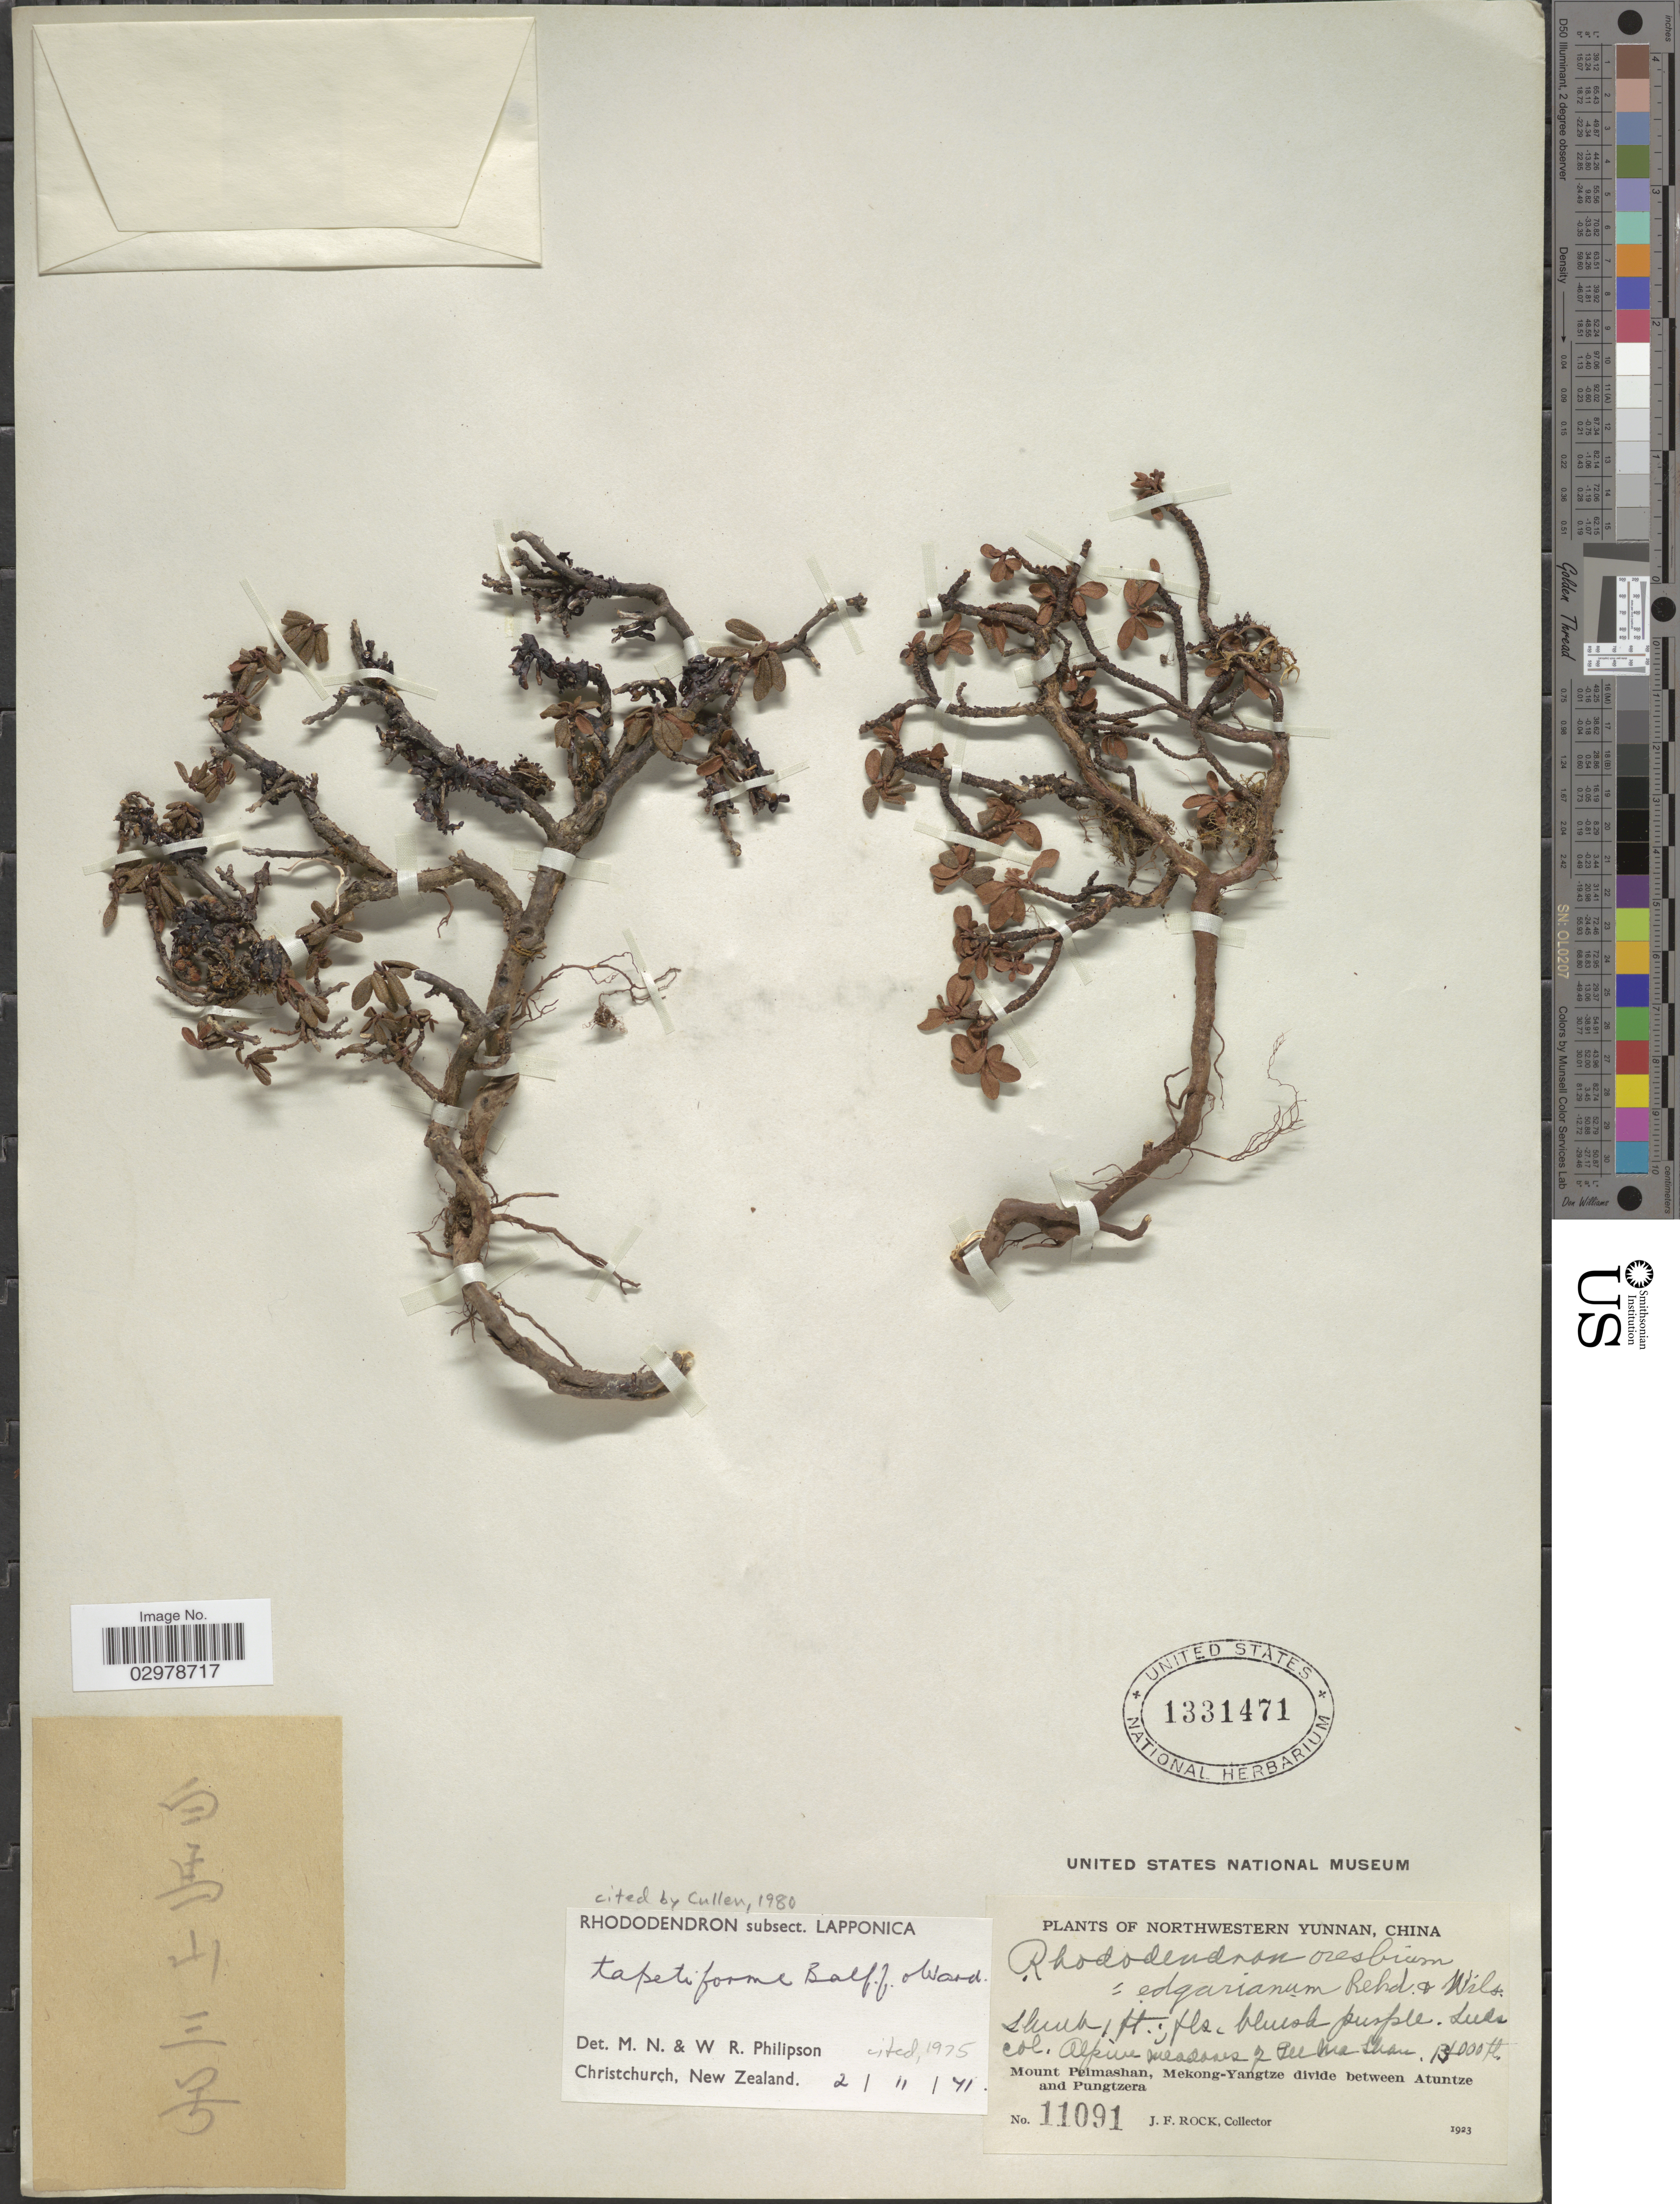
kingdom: Plantae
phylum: Tracheophyta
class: Magnoliopsida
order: Ericales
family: Ericaceae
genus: Rhododendron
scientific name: Rhododendron tapetiforme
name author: Balf. f. & Kingdon-Ward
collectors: J. Rock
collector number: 11091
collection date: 1923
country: China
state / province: Yunnan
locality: Northwestern Yunnan. Alpine meadows of Peima shan. Mount Peimashan, Mekong-Yangtze divide between Atuntze and Pungtzera.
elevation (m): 3962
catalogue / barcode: US 1331471